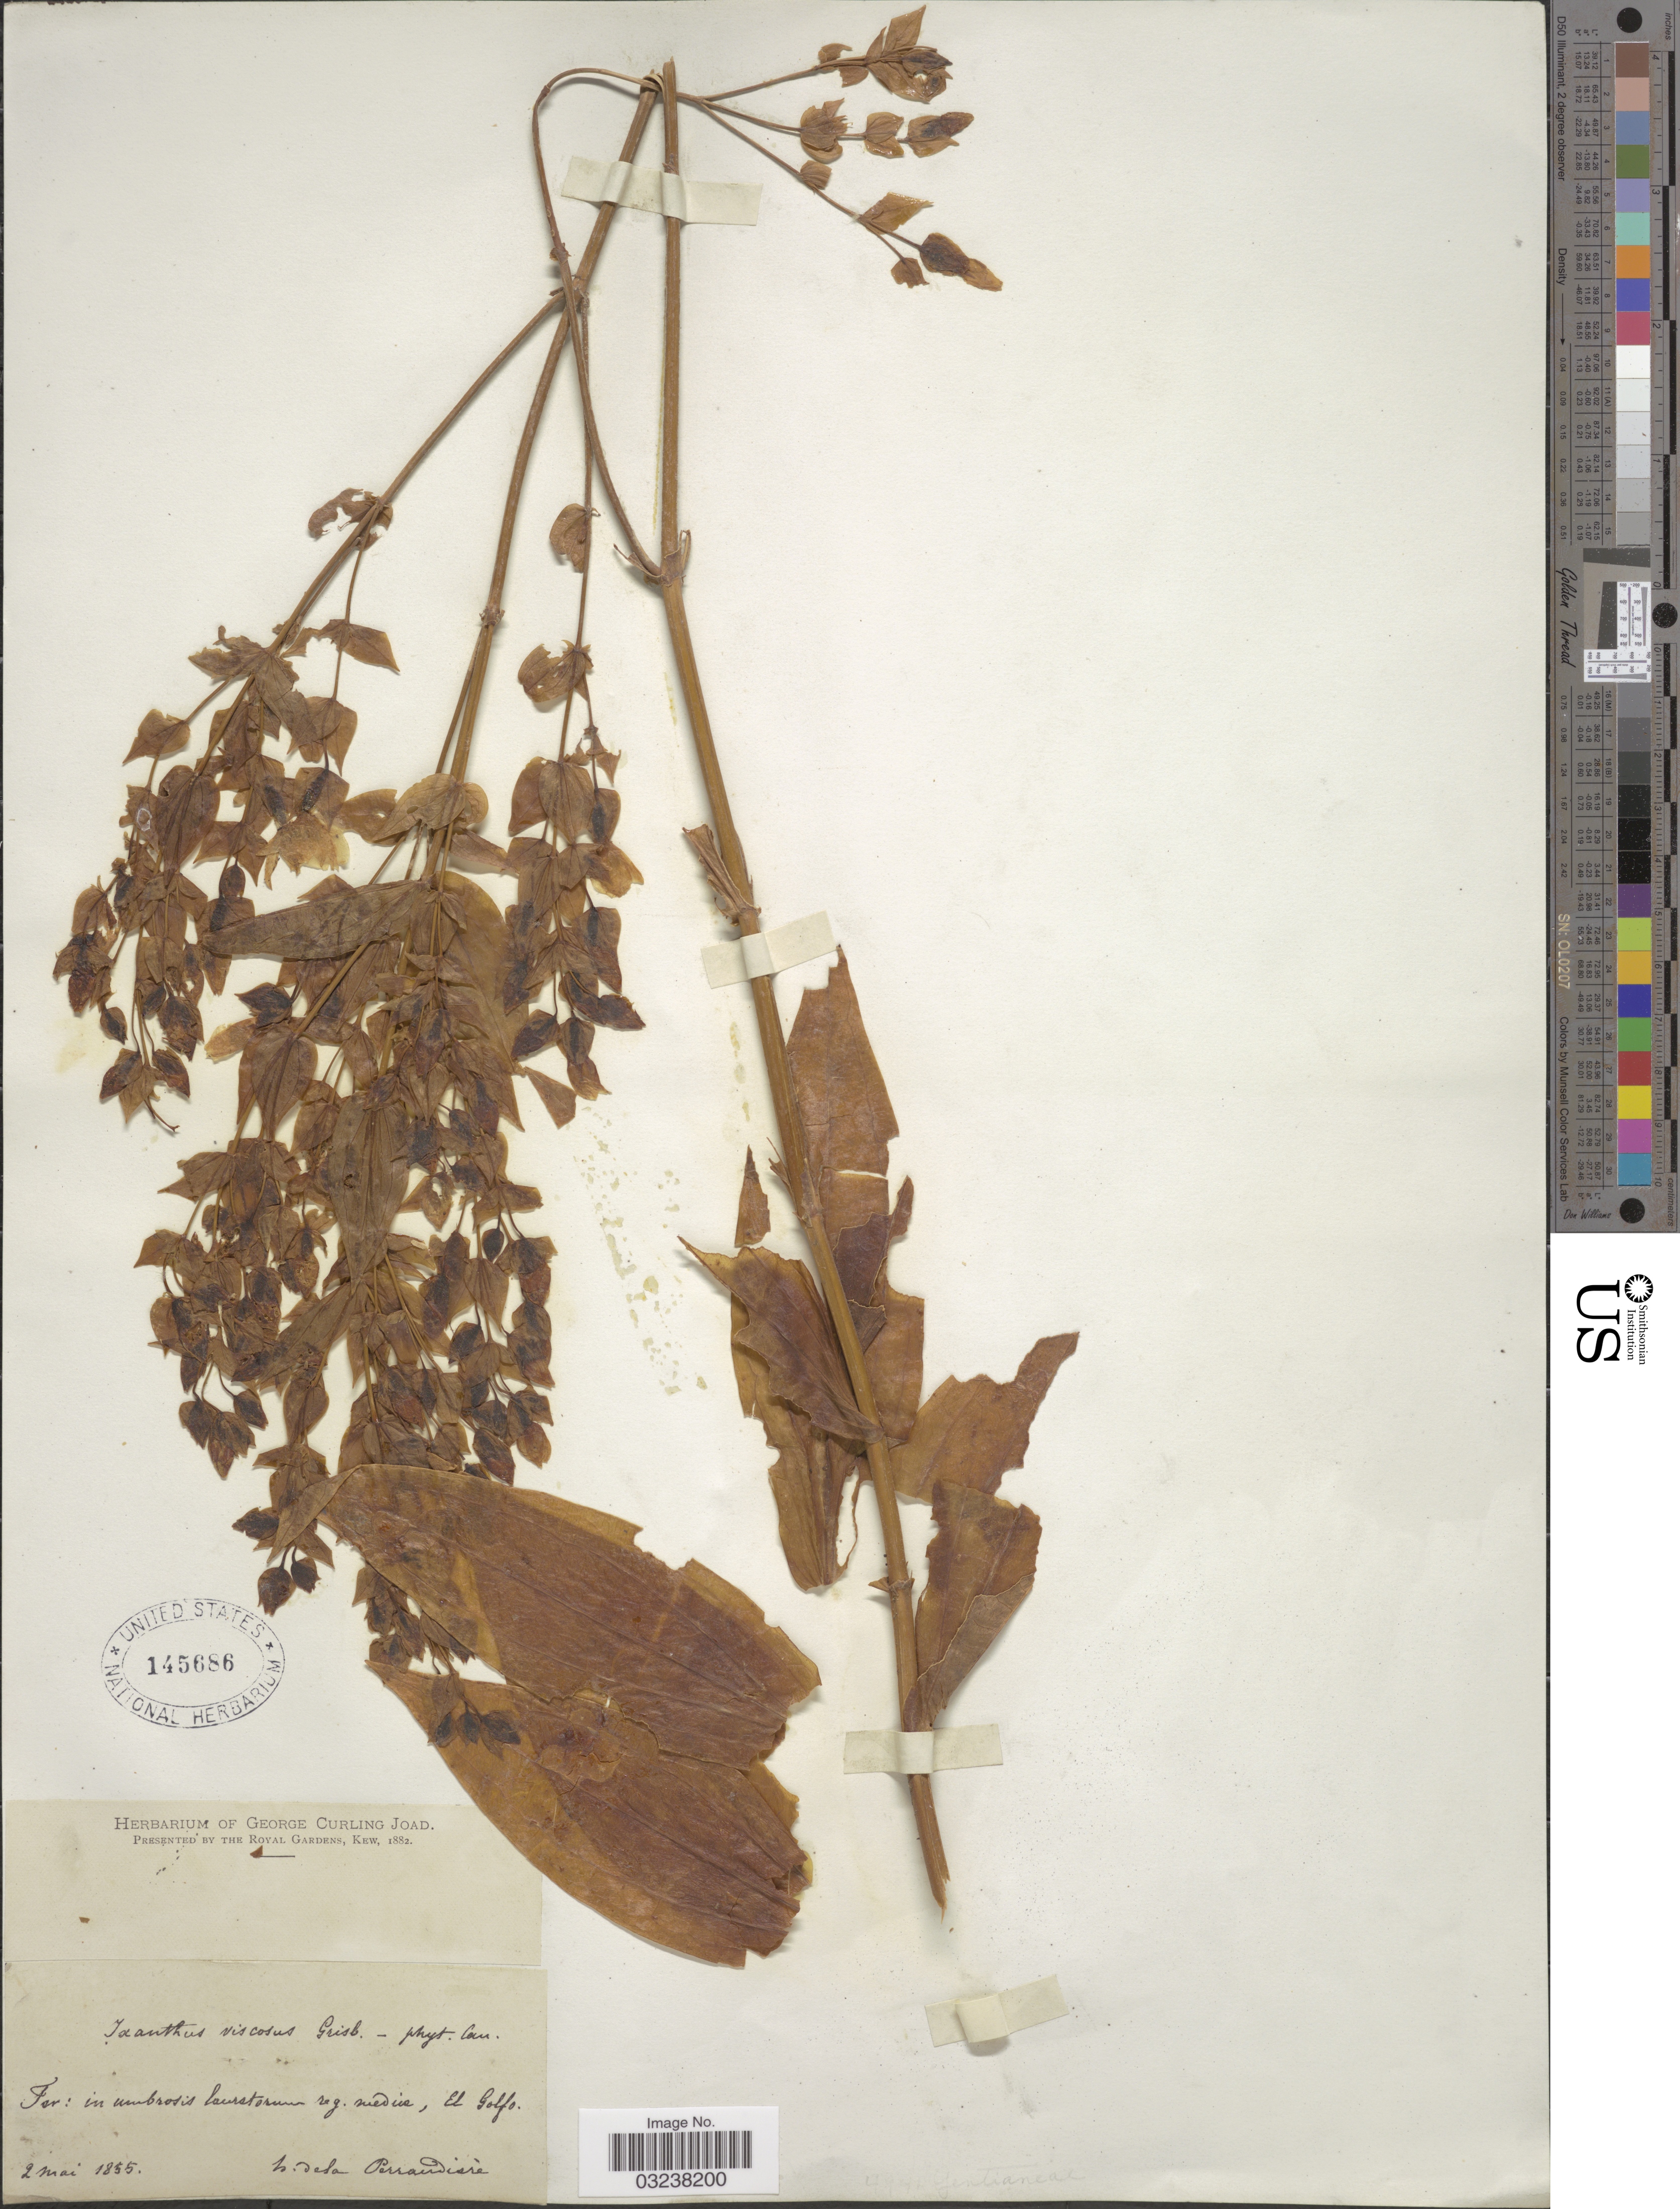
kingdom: Plantae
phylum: Tracheophyta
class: Magnoliopsida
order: Gentianales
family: Gentianaceae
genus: Ixanthus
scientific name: Ixanthus viscosus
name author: (Aiton) Griseb.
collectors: H. de la Perraudière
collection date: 1855-05-02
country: Spain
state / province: Canarias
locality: Fer; El Golfo.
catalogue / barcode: US 145686